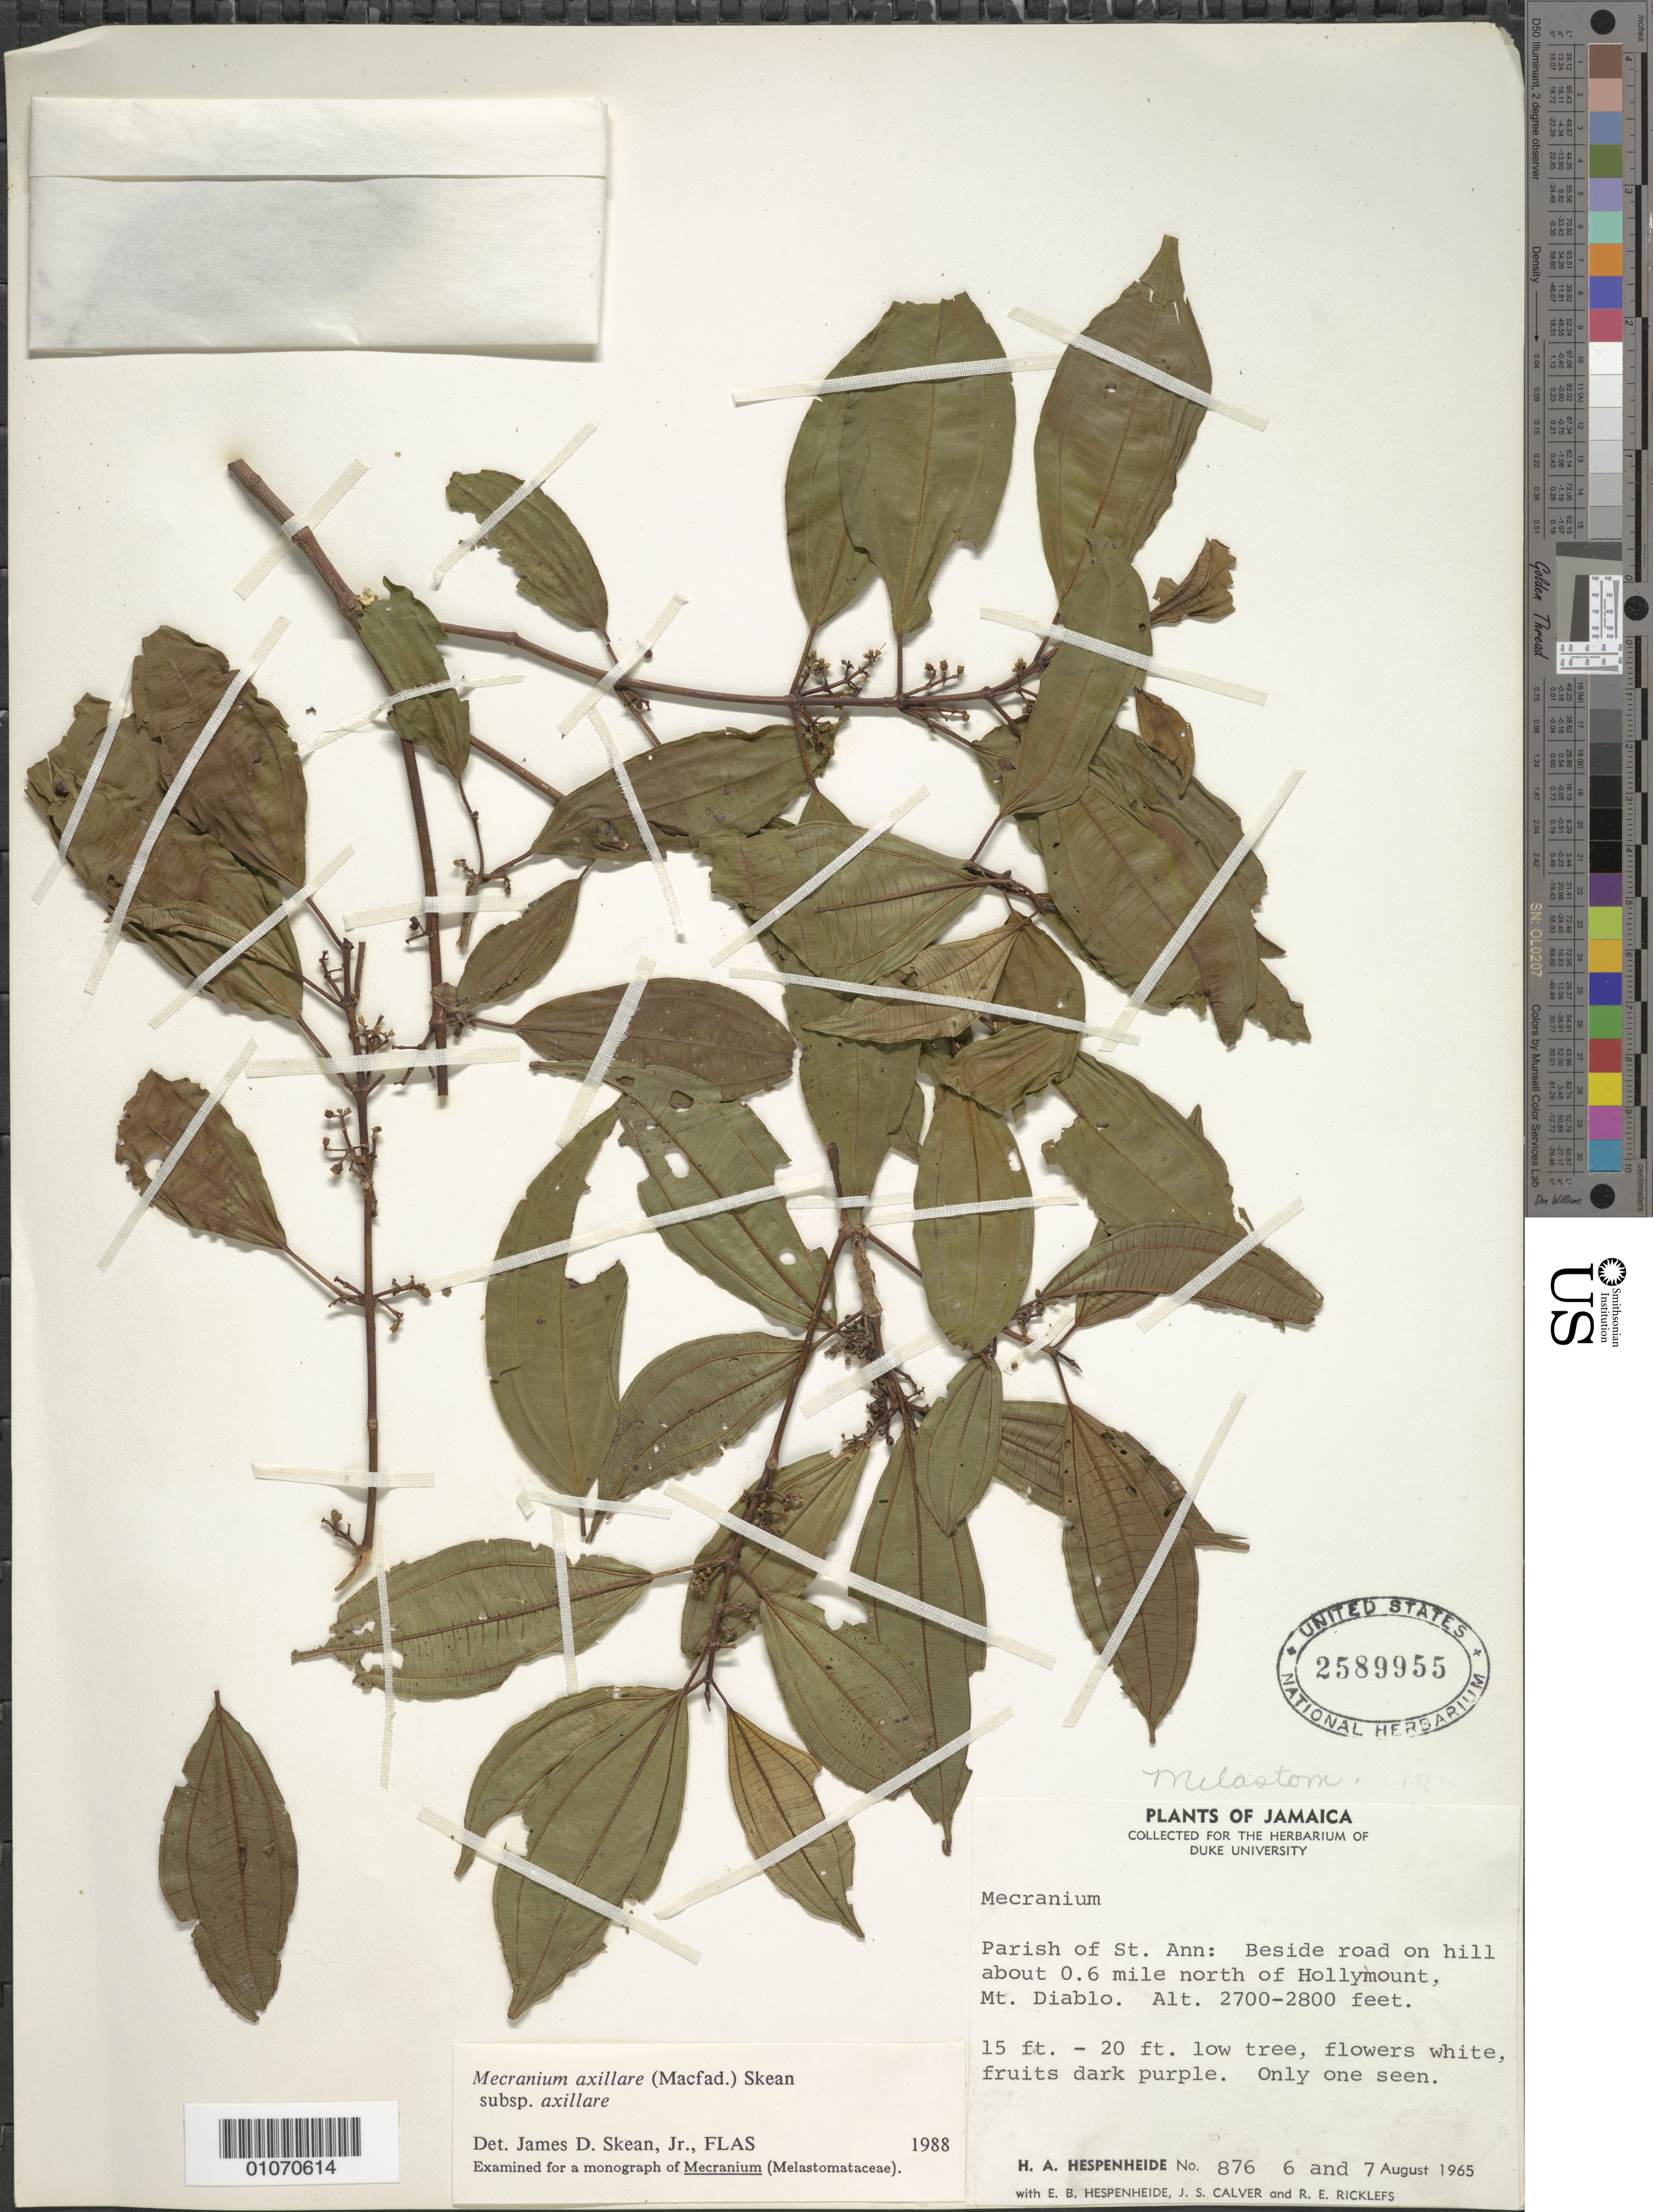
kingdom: Plantae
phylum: Tracheophyta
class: Magnoliopsida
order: Myrtales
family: Melastomataceae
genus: Mecranium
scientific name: Mecranium axillare subsp. axillare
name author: (Macfad.) Skean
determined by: Skean, J. D., Jr.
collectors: H. A. Hespenheide, E. Hespenheide, J. Calver & R. Ricklefs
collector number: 876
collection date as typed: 06 Aug 1965 and 07 Aug 1965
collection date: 1965-08-06,1965-08-07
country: Jamaica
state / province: Saint Ann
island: Jamaica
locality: Mt. Diablo, 0.6 mile N of Hollymount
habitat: Beside road on hill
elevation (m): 823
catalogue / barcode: US 2589955